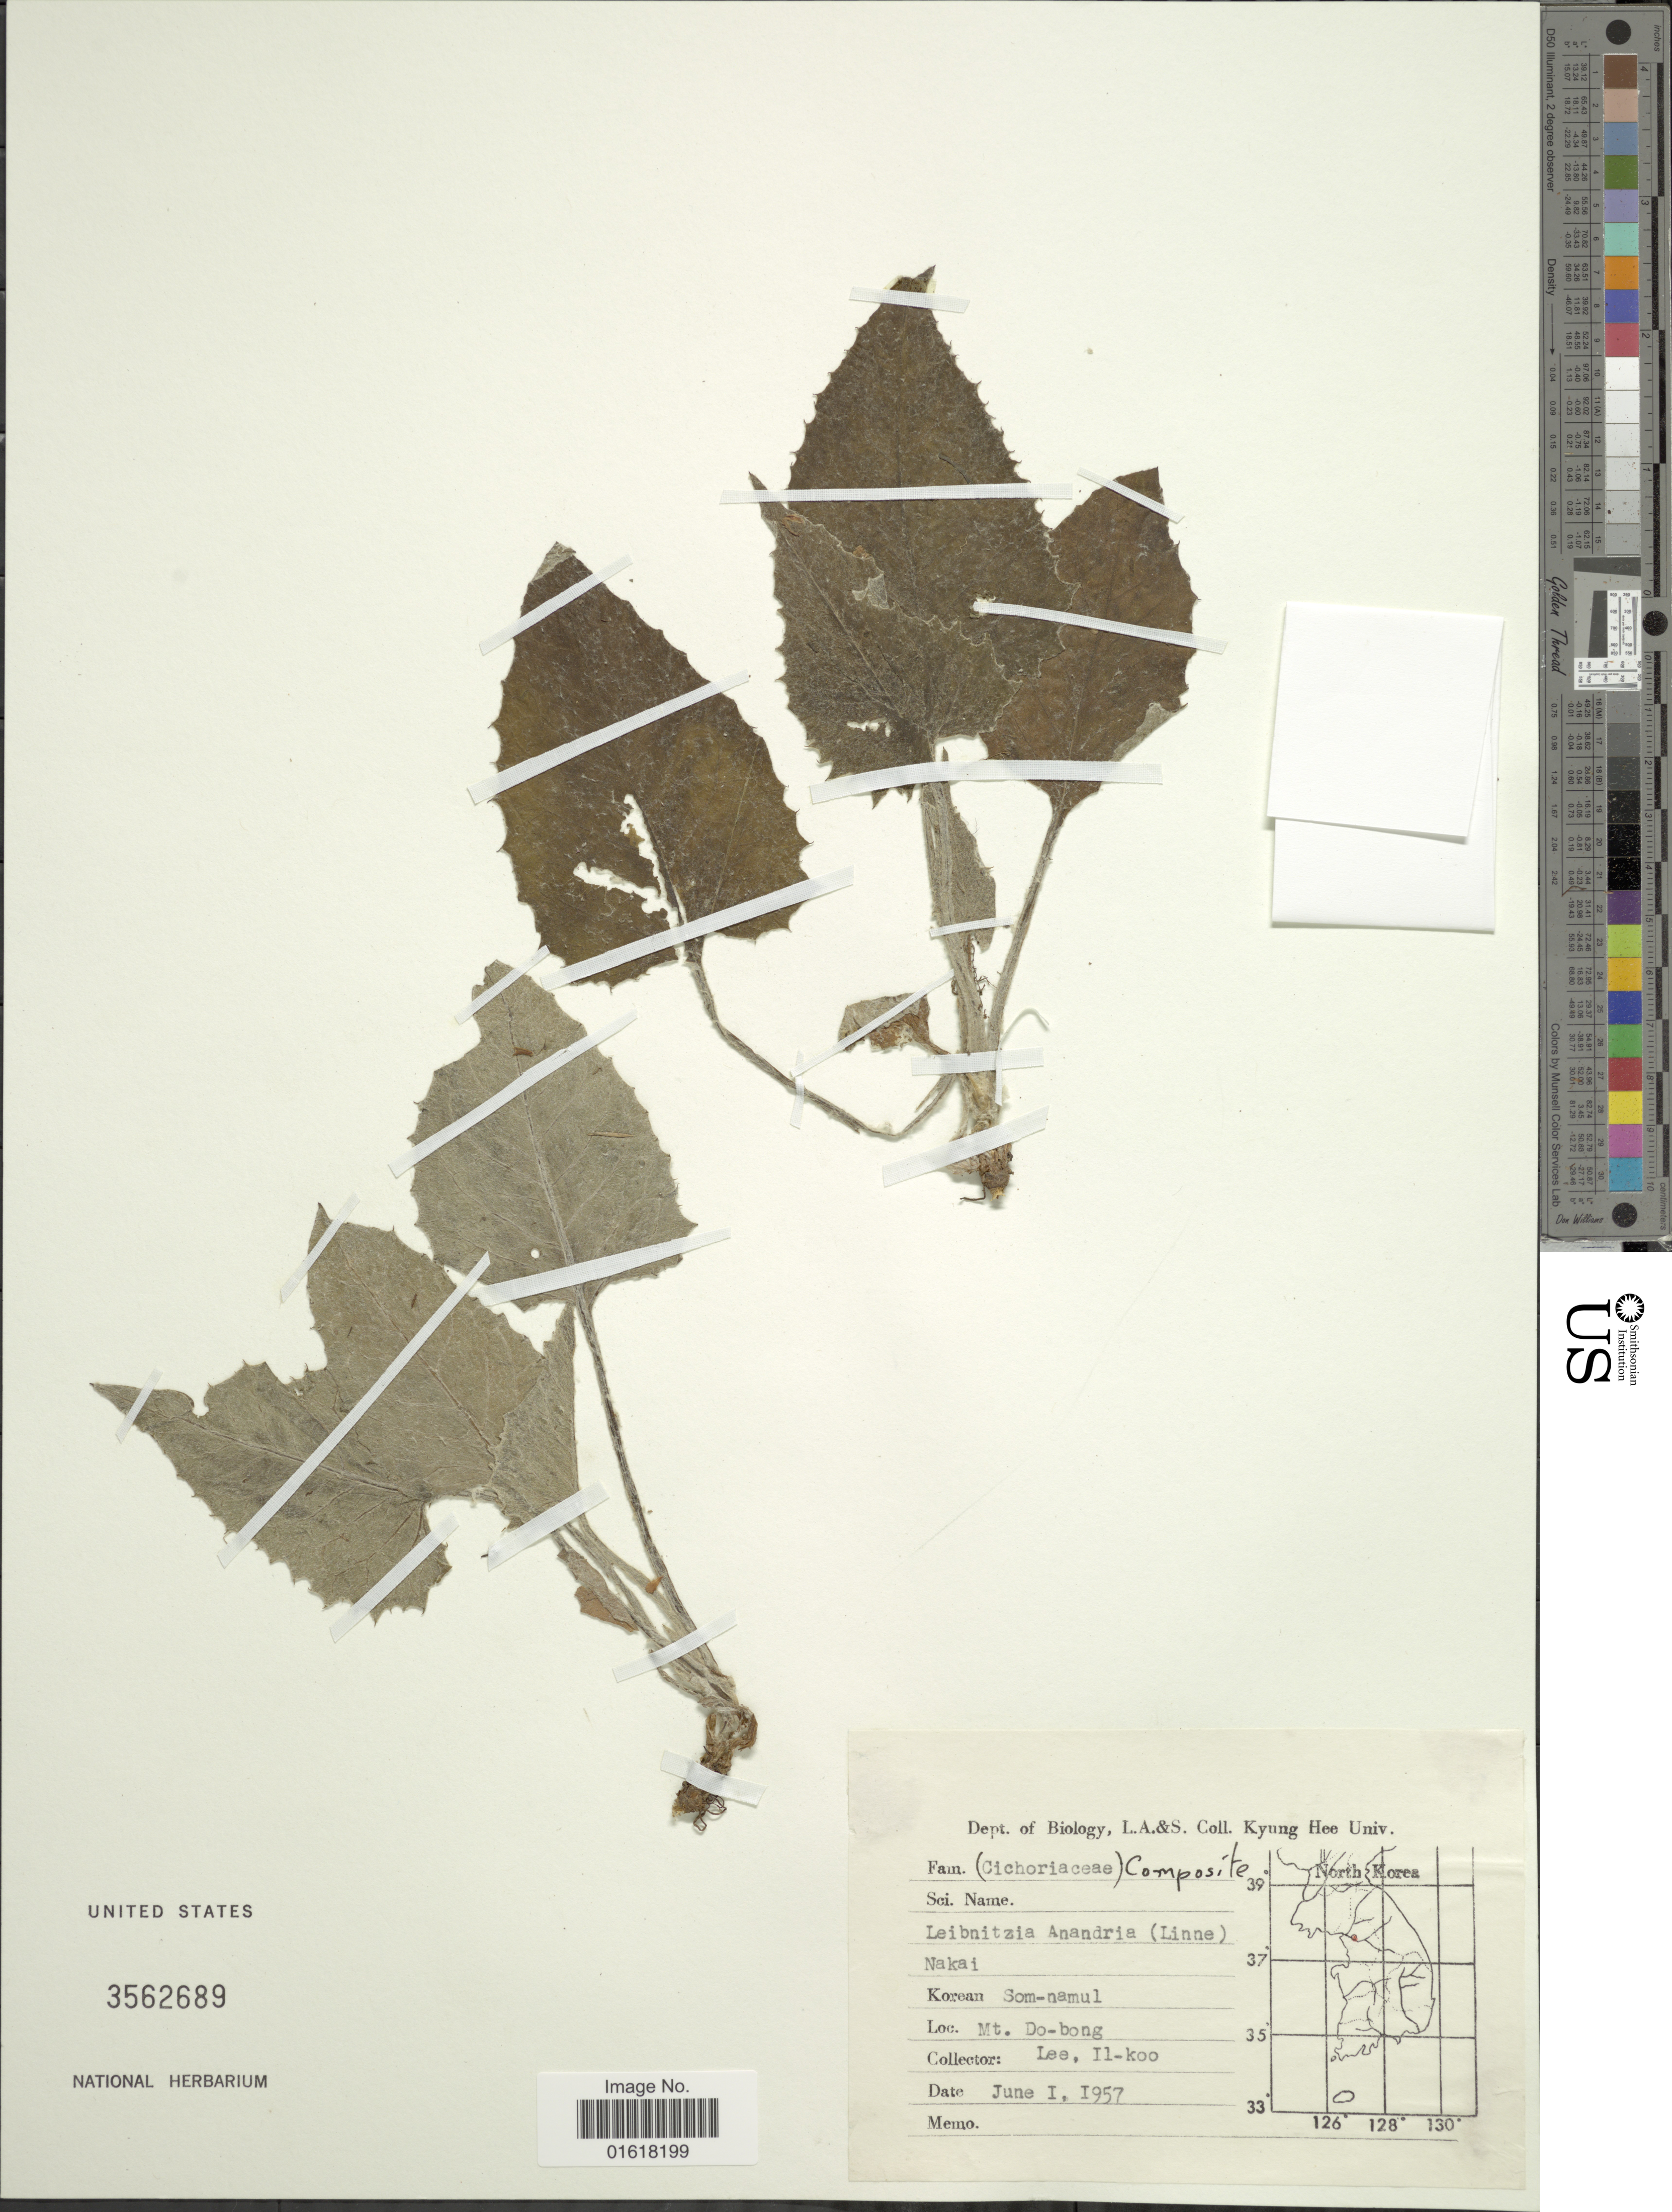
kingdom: Plantae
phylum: Tracheophyta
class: Magnoliopsida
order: Asterales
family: Asteraceae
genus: Leibnitzia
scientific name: Leibnitzia anandria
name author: (L.) Nakai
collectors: I. Lee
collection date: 1957-06-01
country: North Korea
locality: Mt. Do-bong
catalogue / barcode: US 3562689